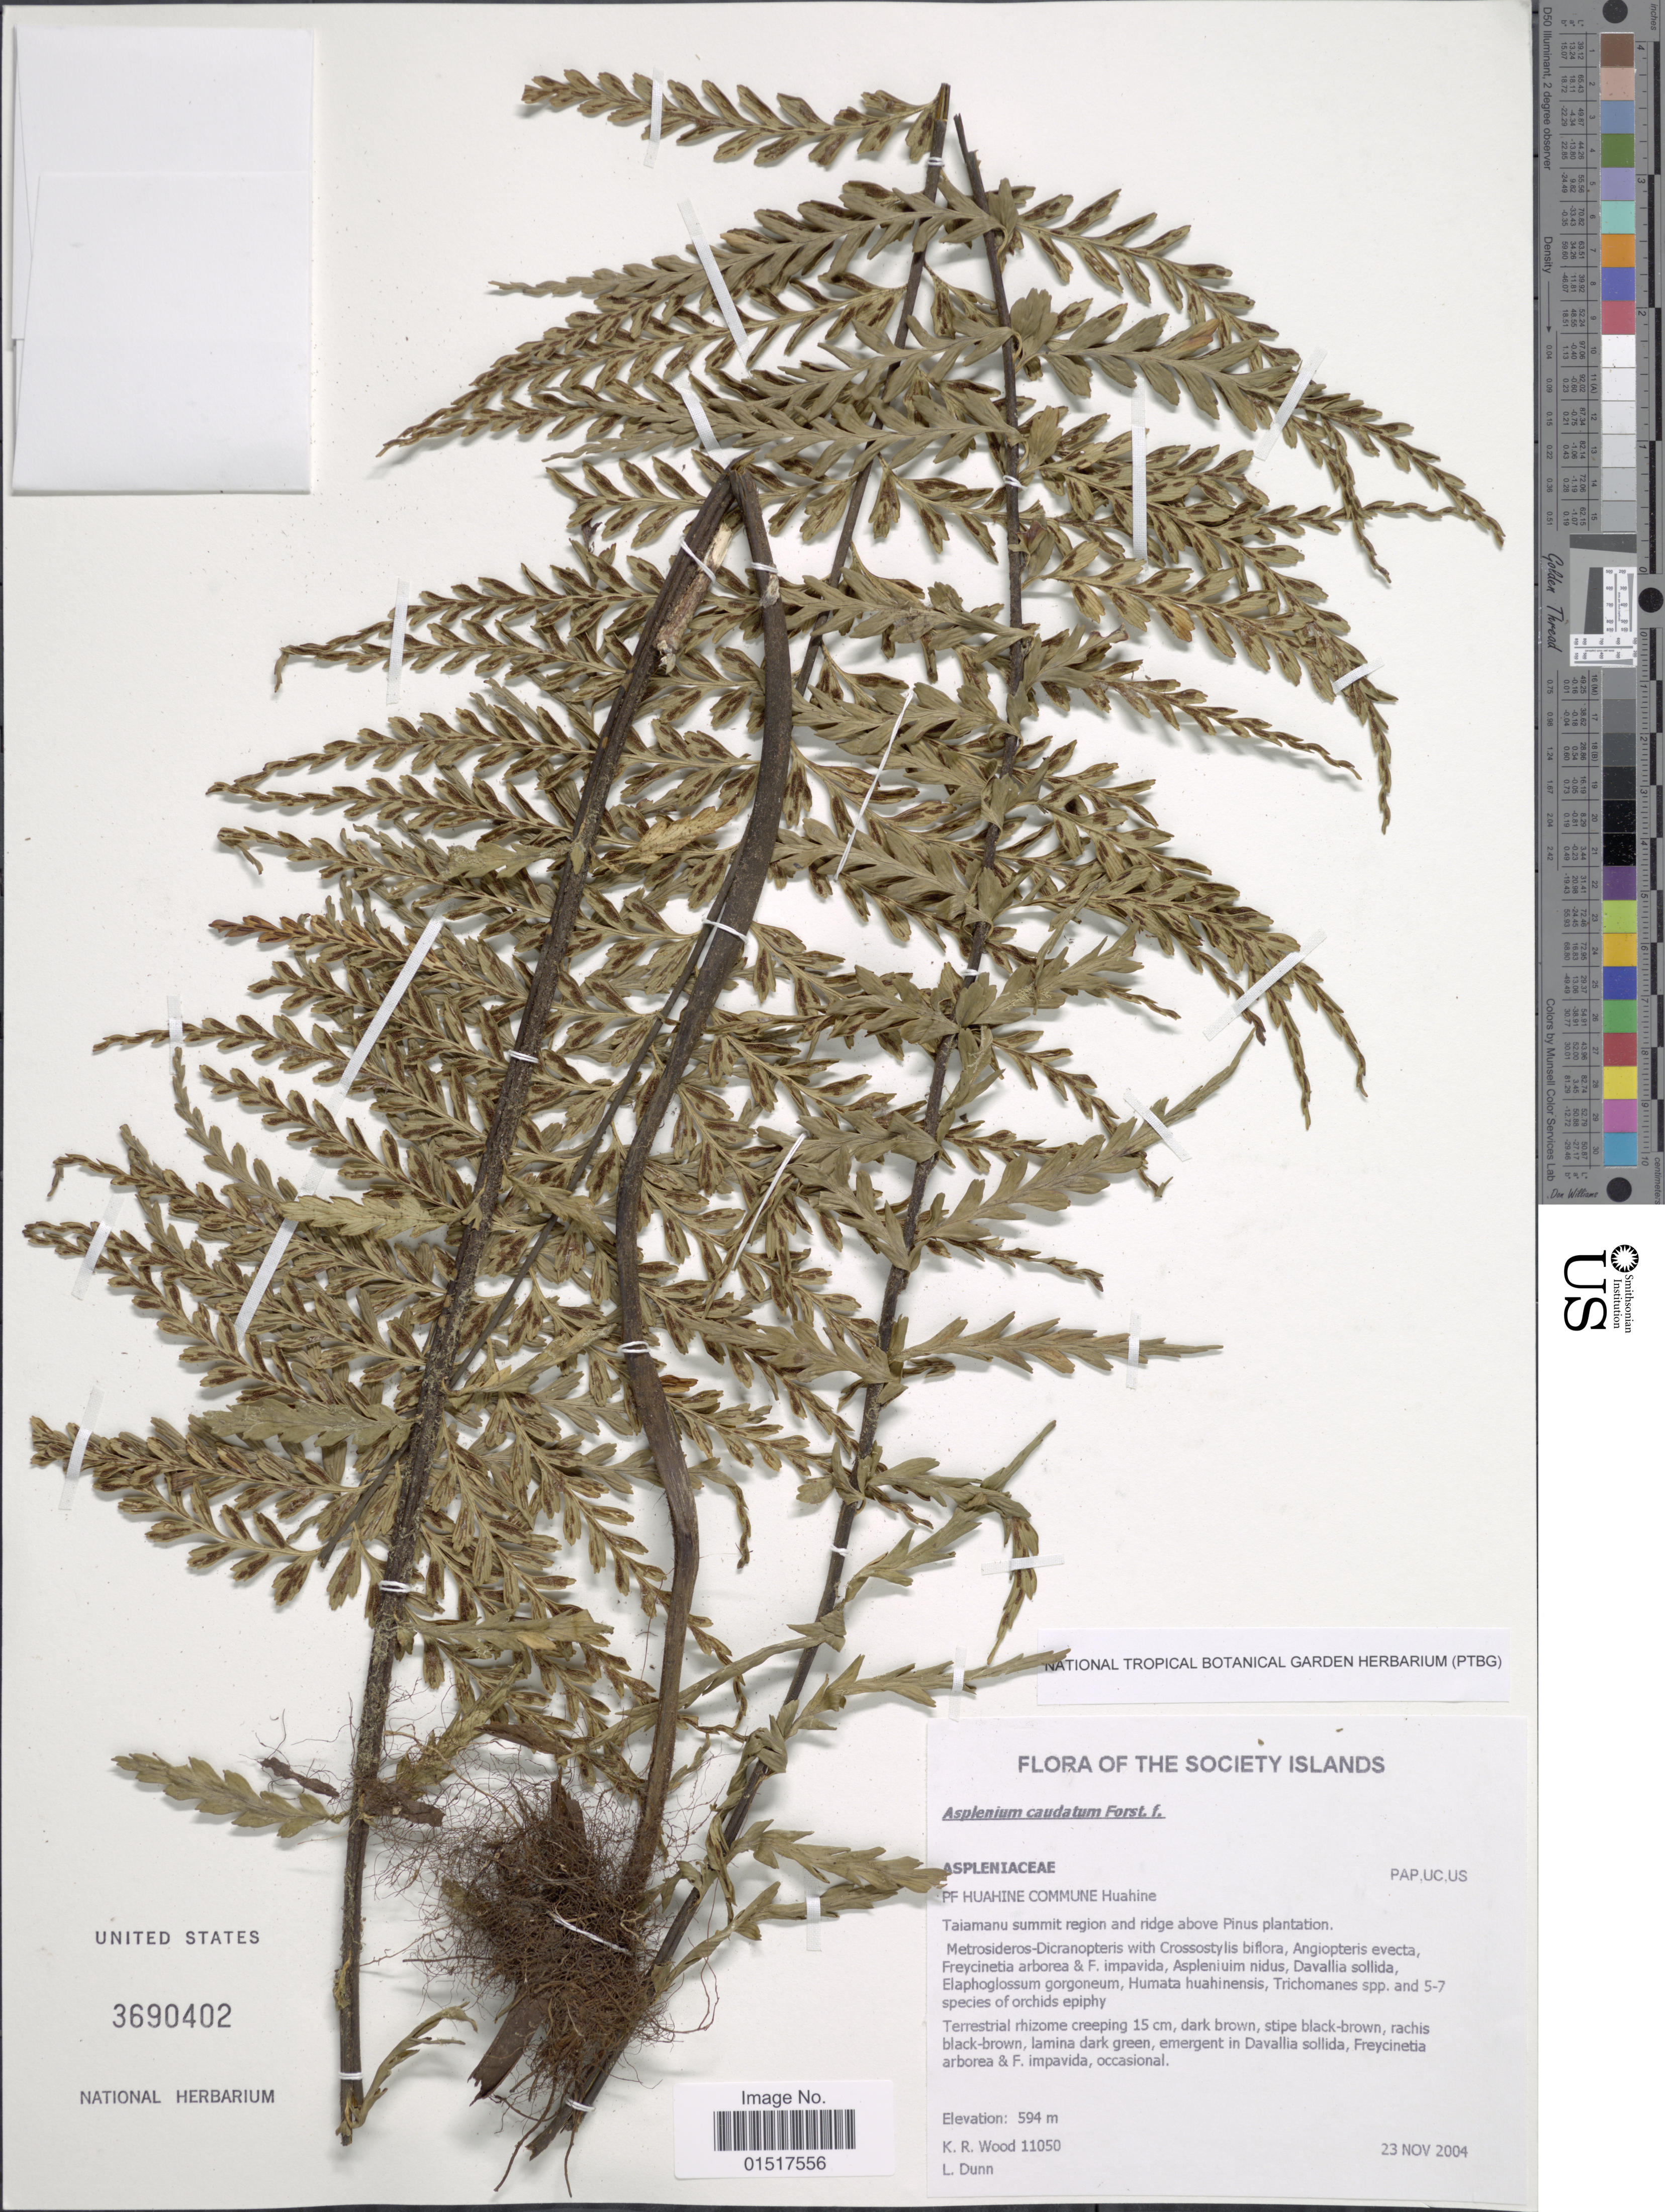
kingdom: Plantae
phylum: Tracheophyta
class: Polypodiopsida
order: Polypodiales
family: Aspleniaceae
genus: Asplenium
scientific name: Asplenium horridum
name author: Kaulf.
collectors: K. R. Wood & L. Dunn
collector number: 11050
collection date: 2004-11-23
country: French Polynesia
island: Huahine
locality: Society Islands. PF Huahine Commune Huahune. Taiamanu summit region and ridge above Pinus plantation.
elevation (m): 594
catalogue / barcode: US 3690402